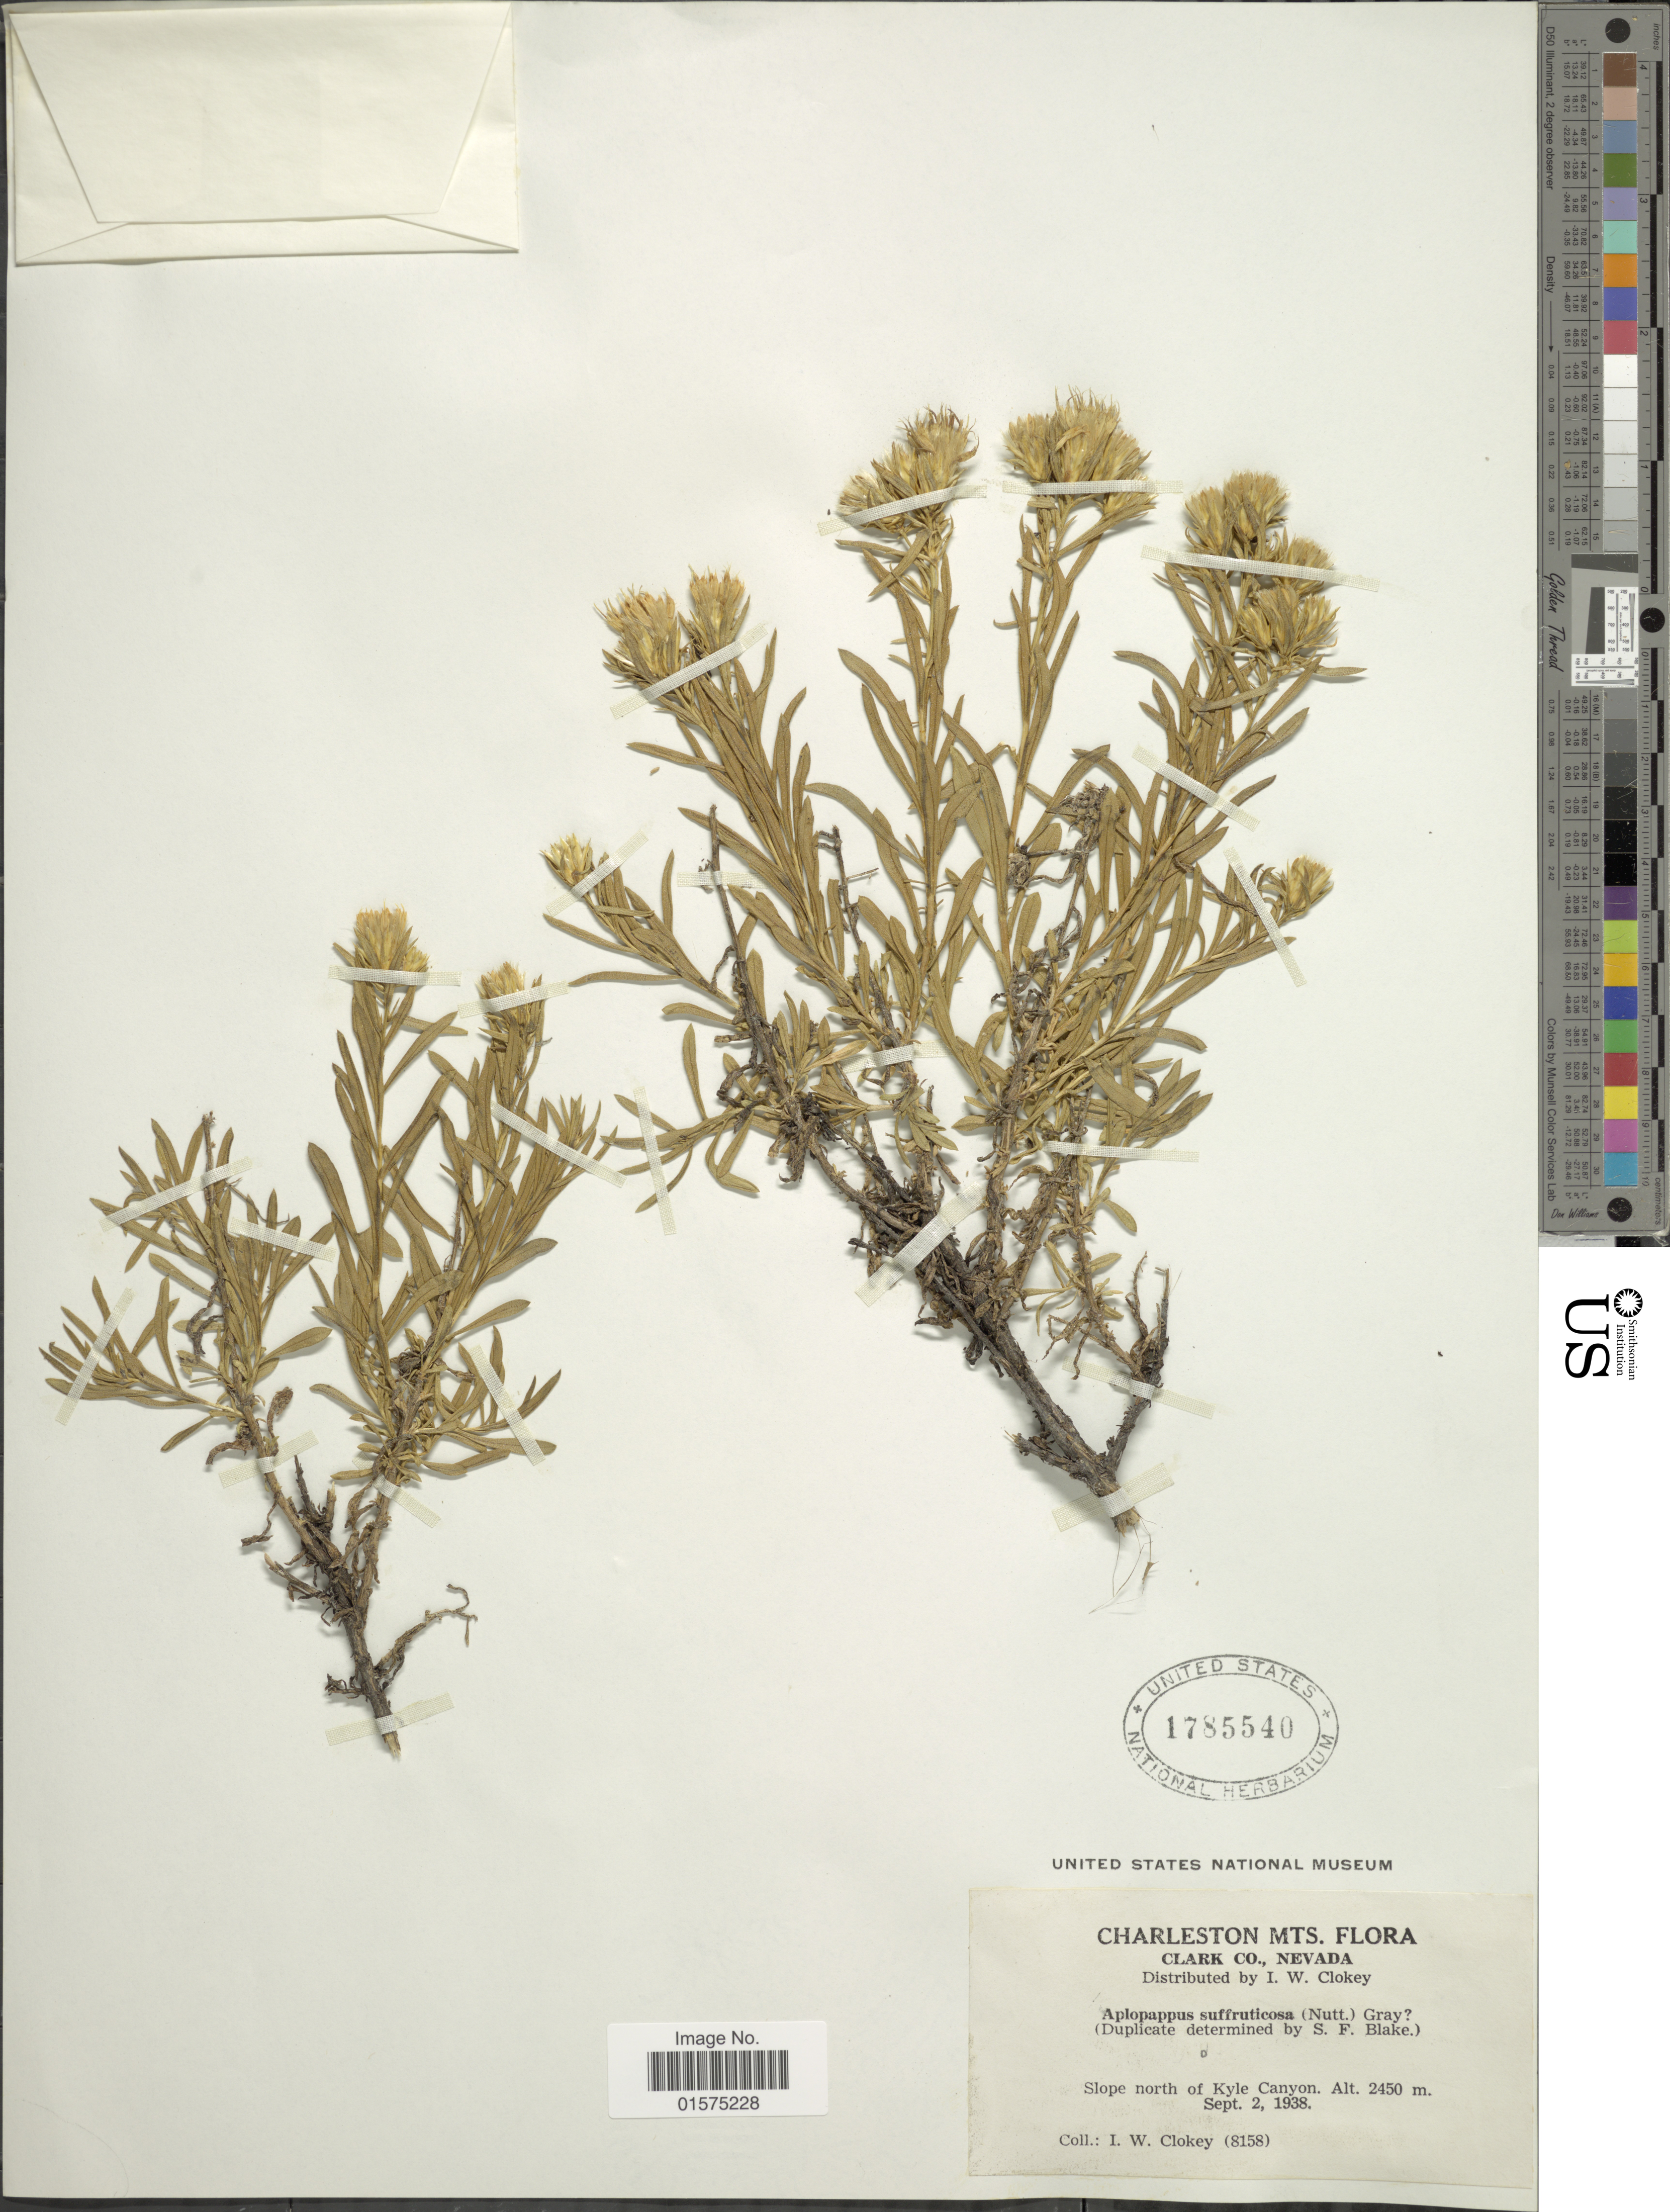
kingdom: Plantae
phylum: Tracheophyta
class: Magnoliopsida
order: Asterales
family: Asteraceae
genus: Ericameria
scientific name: Ericameria suffruticosa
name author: (Nutt.) G.L. Nesom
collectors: I. W. Clokey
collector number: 8158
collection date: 1938-09-02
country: United States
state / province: Nevada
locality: Charleston Mts. Clark Co. Slope north of Kyle Canyon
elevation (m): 2450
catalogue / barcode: US 1785540